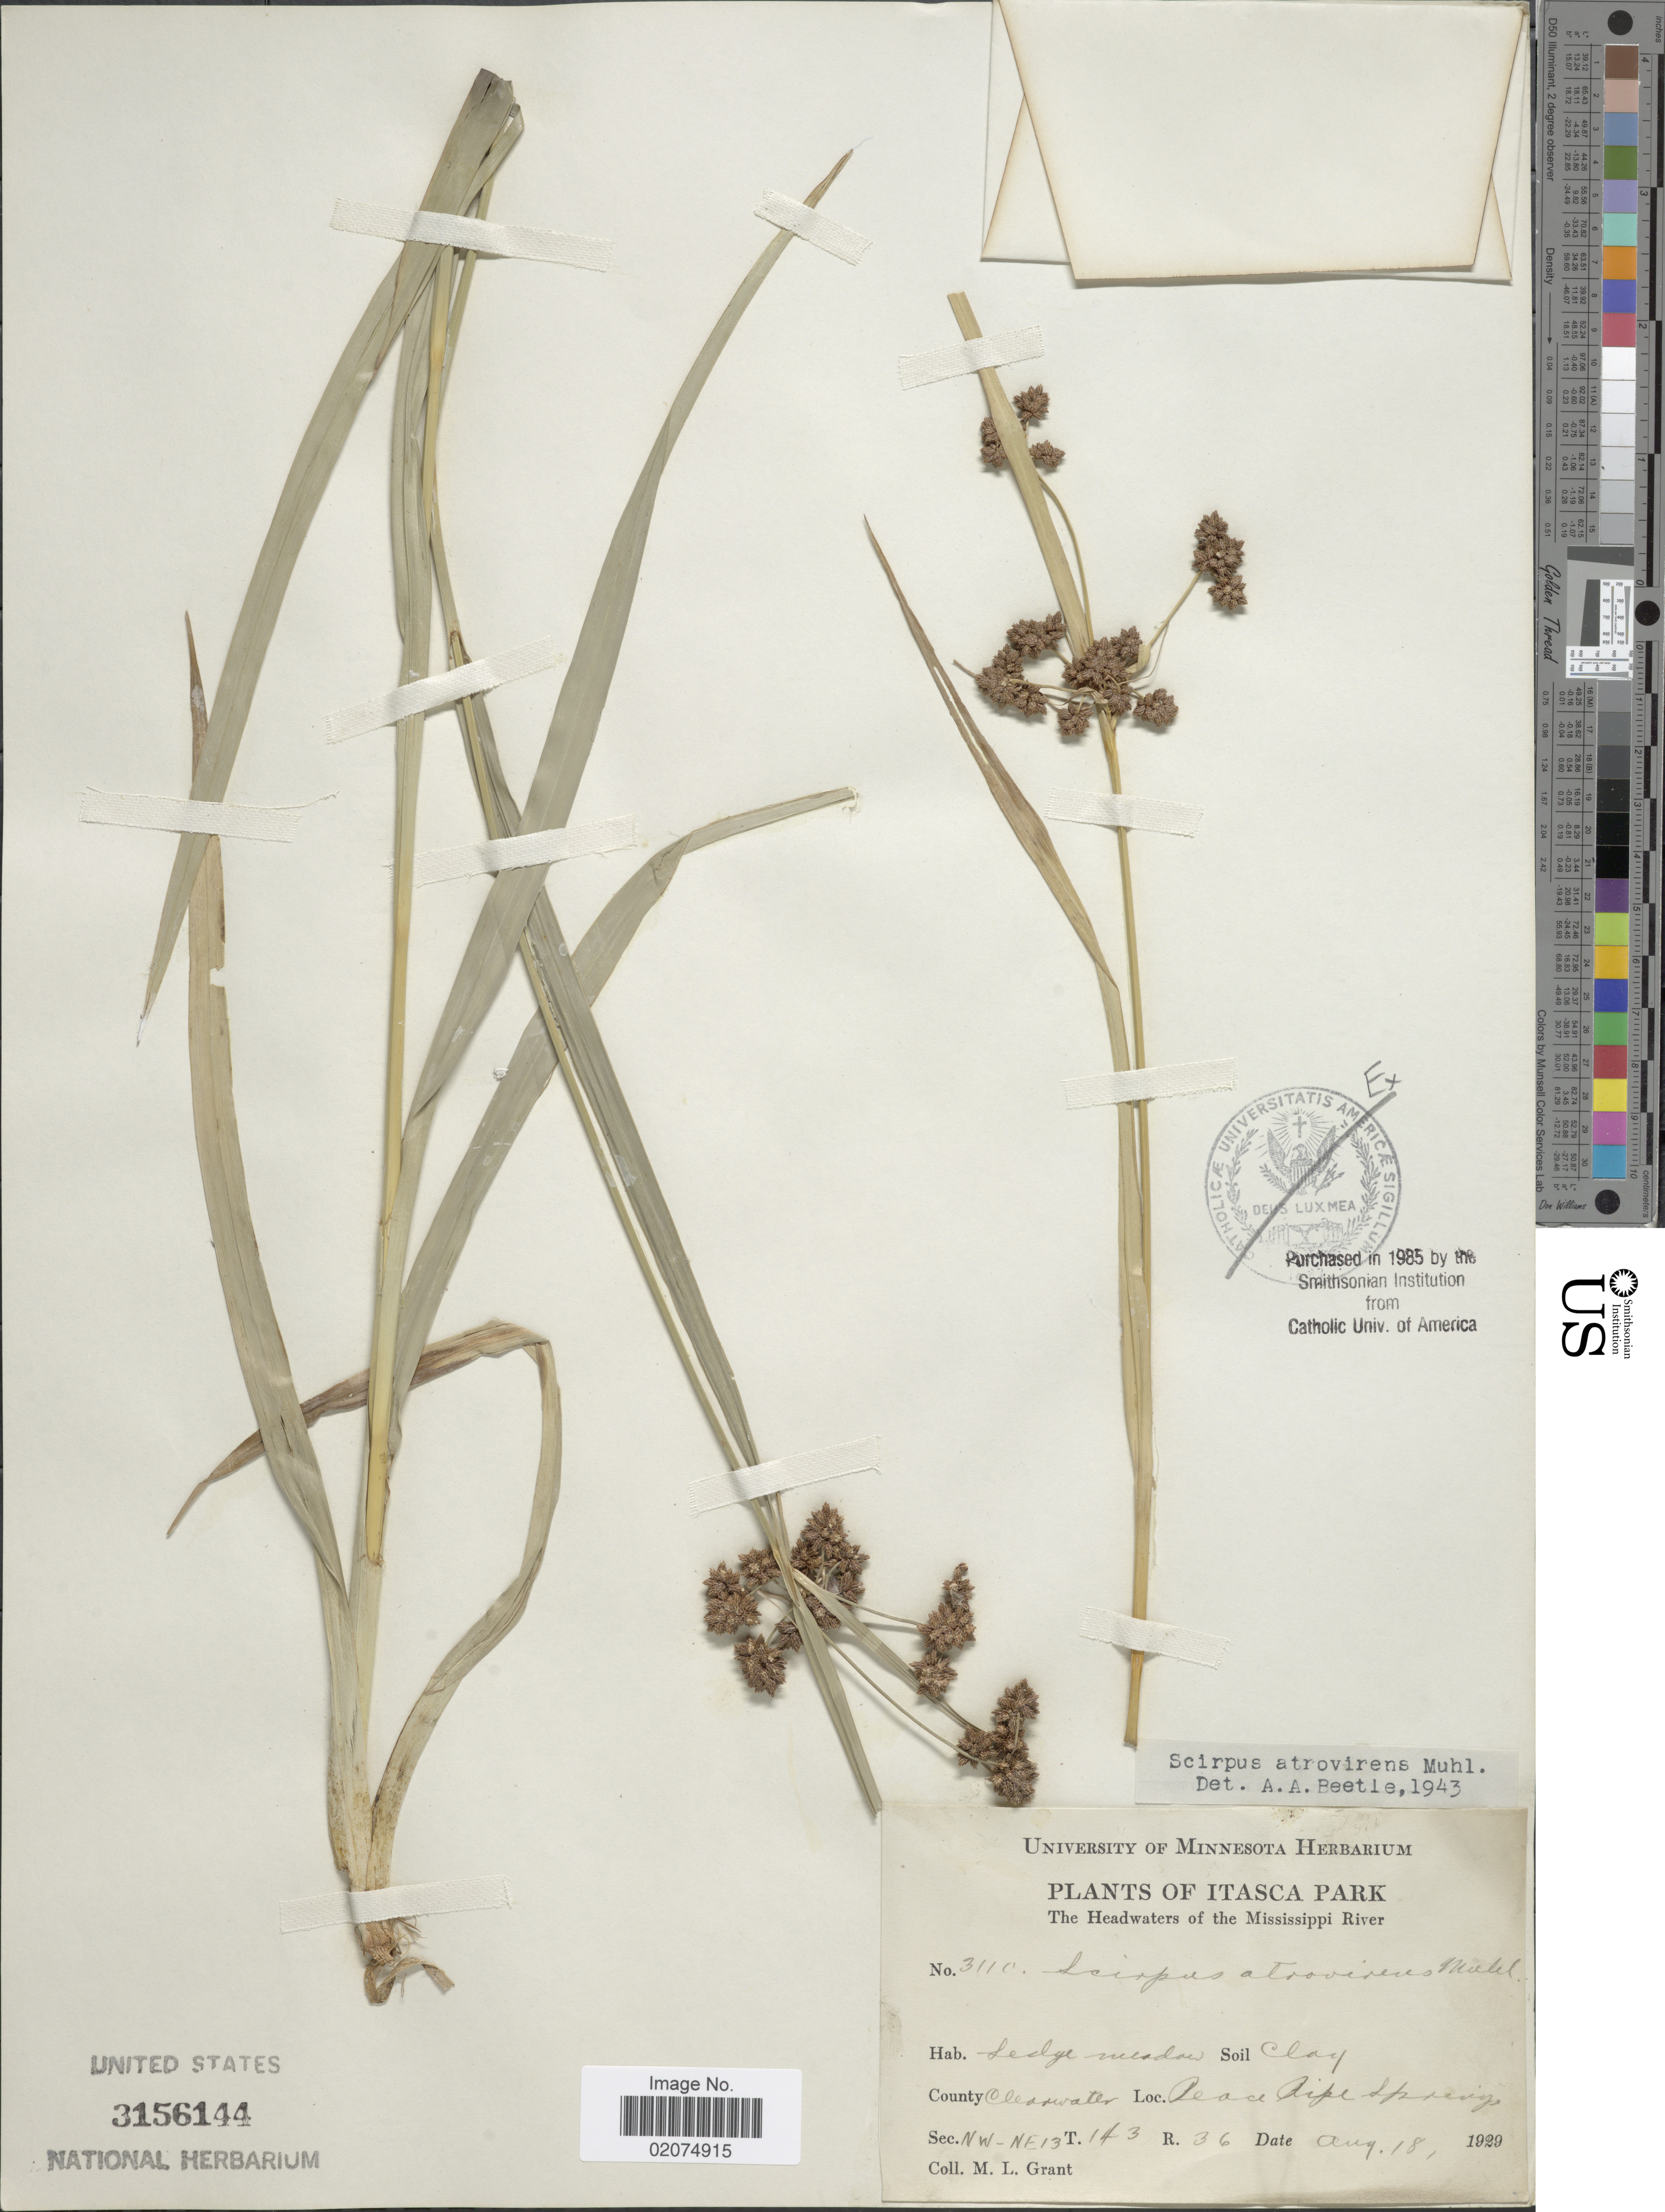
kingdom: Plantae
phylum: Tracheophyta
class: Liliopsida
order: Poales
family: Cyperaceae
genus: Scirpus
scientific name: Scirpus atrovirens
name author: Willd.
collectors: M. L. Grant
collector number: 3110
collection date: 1929-08-18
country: United States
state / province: Minnesota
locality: Itasca Park, the Headwaters of the Mississippi River, County Clearwater, Peace Pipe Springs, NW-NE13, T143, R36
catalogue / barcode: US 3156144